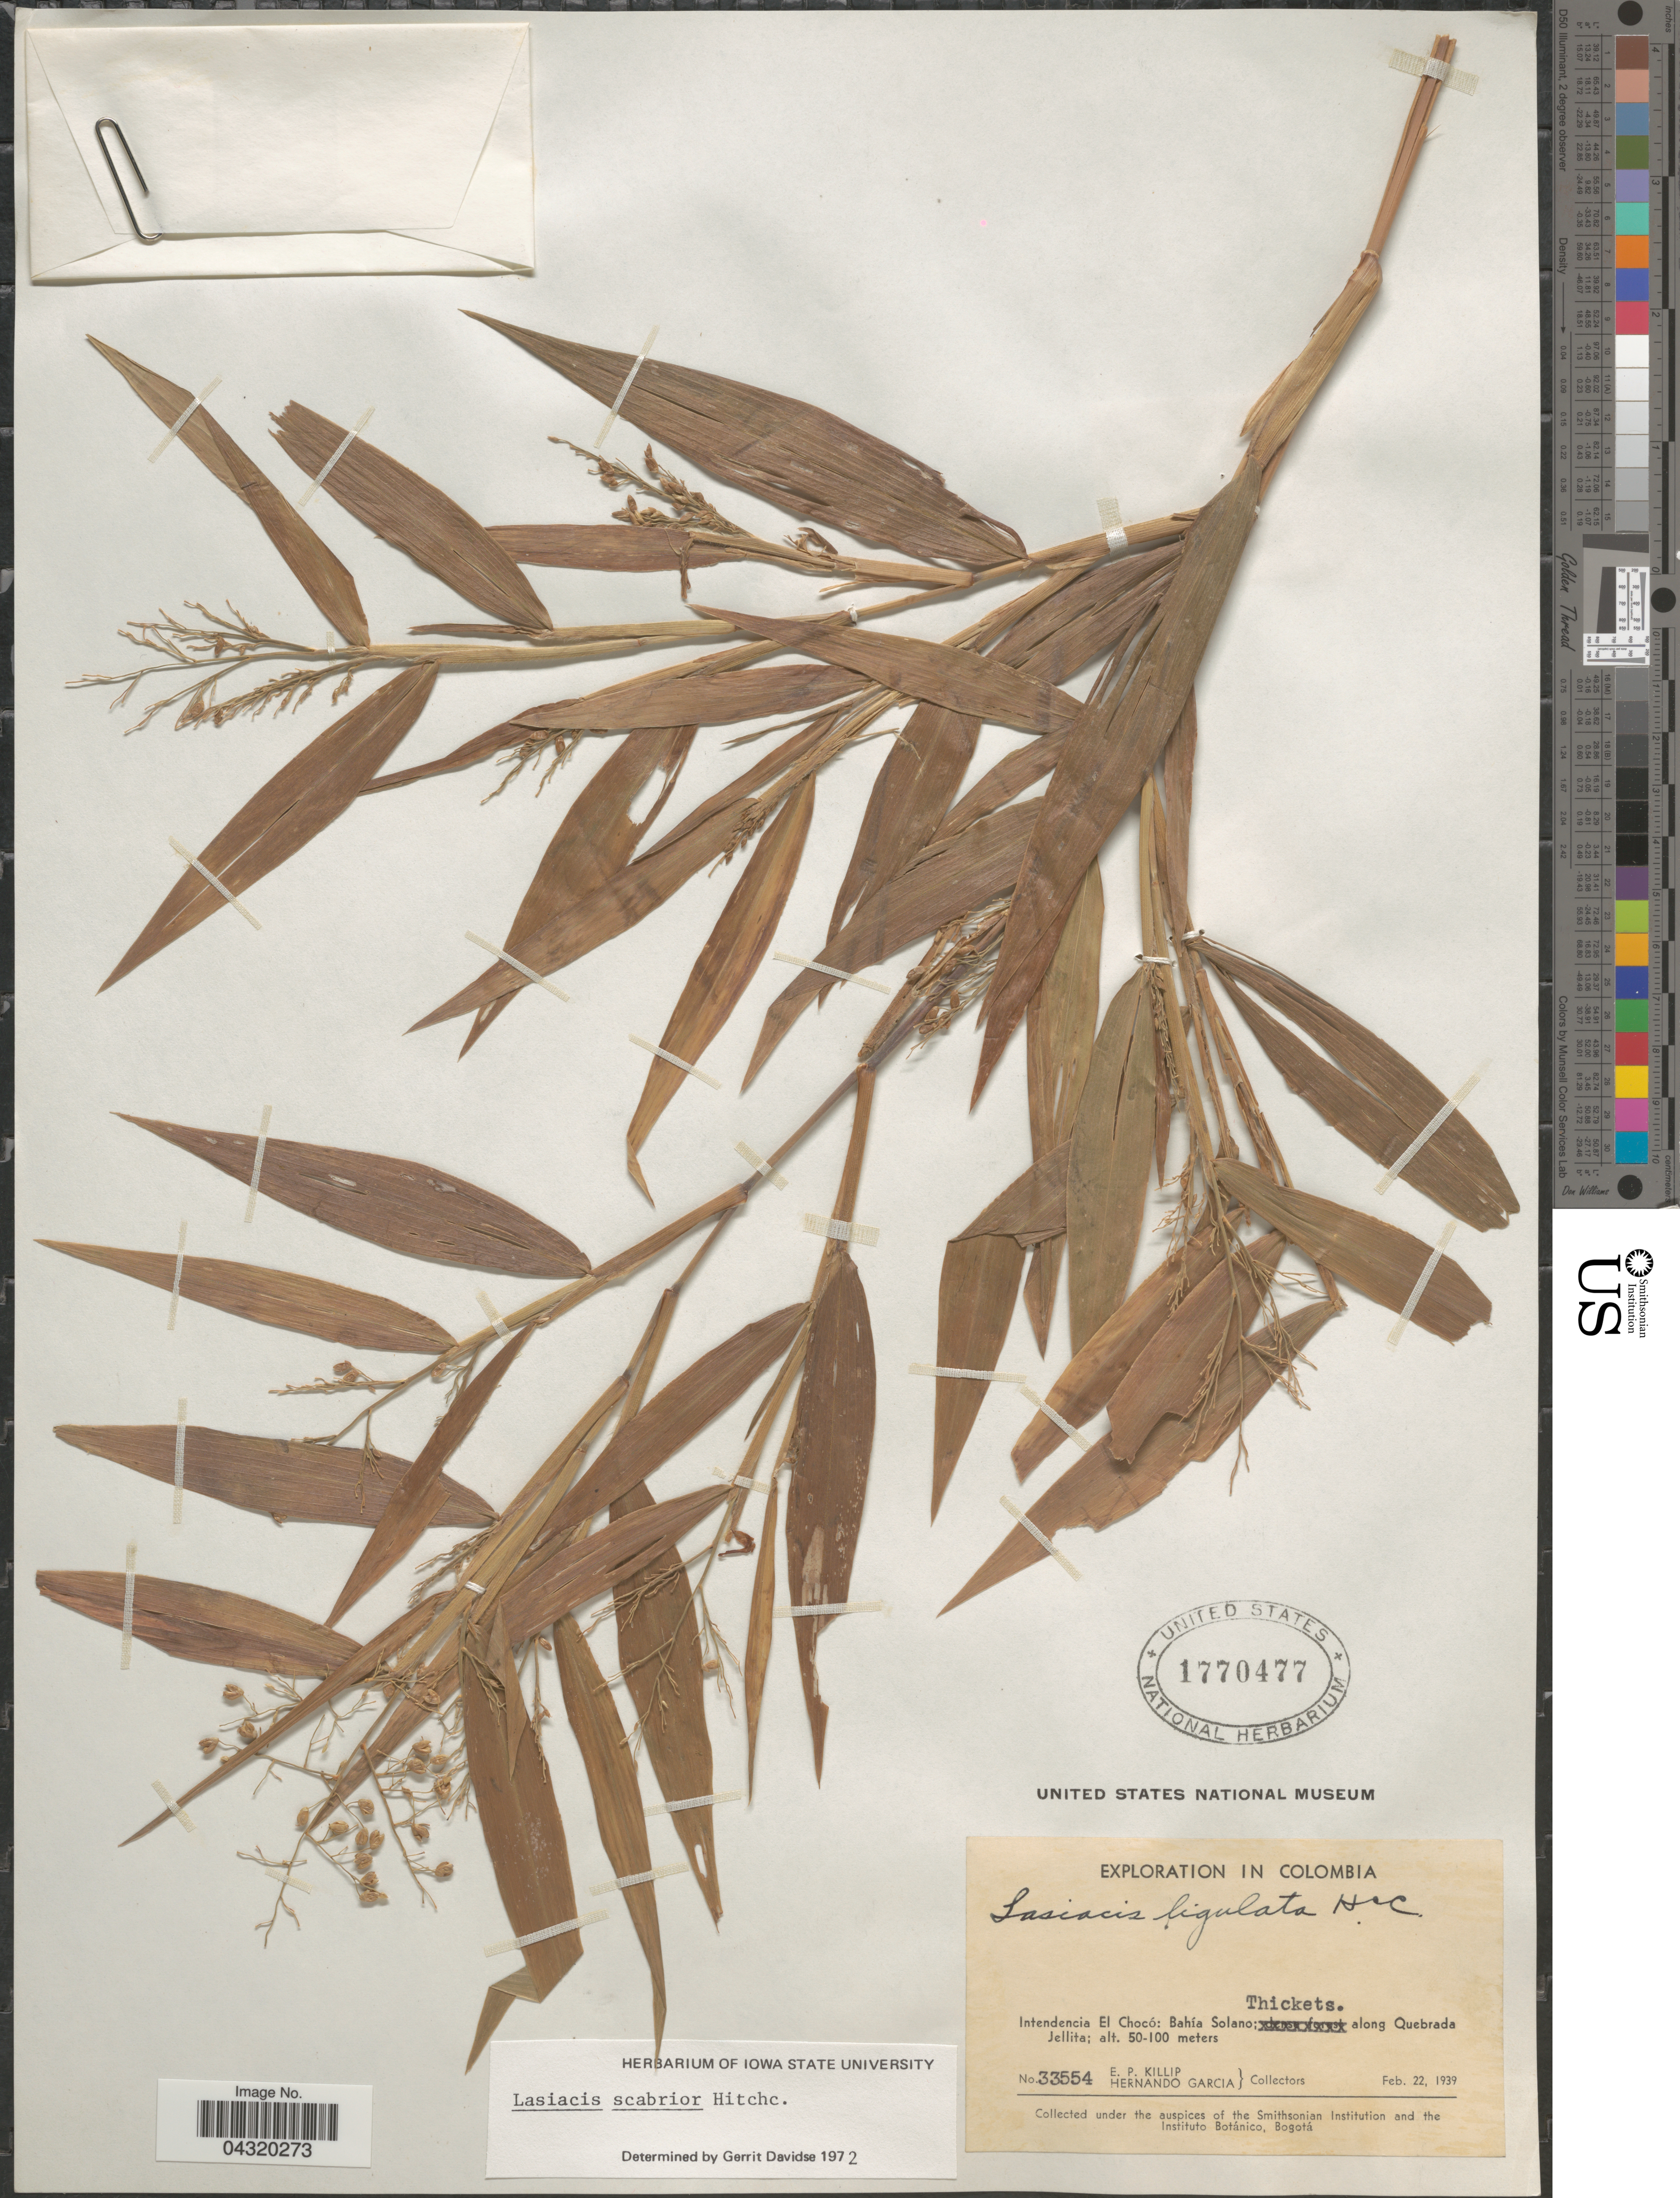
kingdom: Plantae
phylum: Tracheophyta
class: Liliopsida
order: Poales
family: Poaceae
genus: Lasiacis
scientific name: Lasiacis scabrior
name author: Hitchc.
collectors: E. P. Killip & H. Garcia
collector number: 33554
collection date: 1939-02-22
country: Colombia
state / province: Chocó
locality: Exploration in Colombia. Intendencia El Chocó: Bahía Solano: Thickets along Quebrada Jellita.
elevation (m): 50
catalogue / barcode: US 1770477